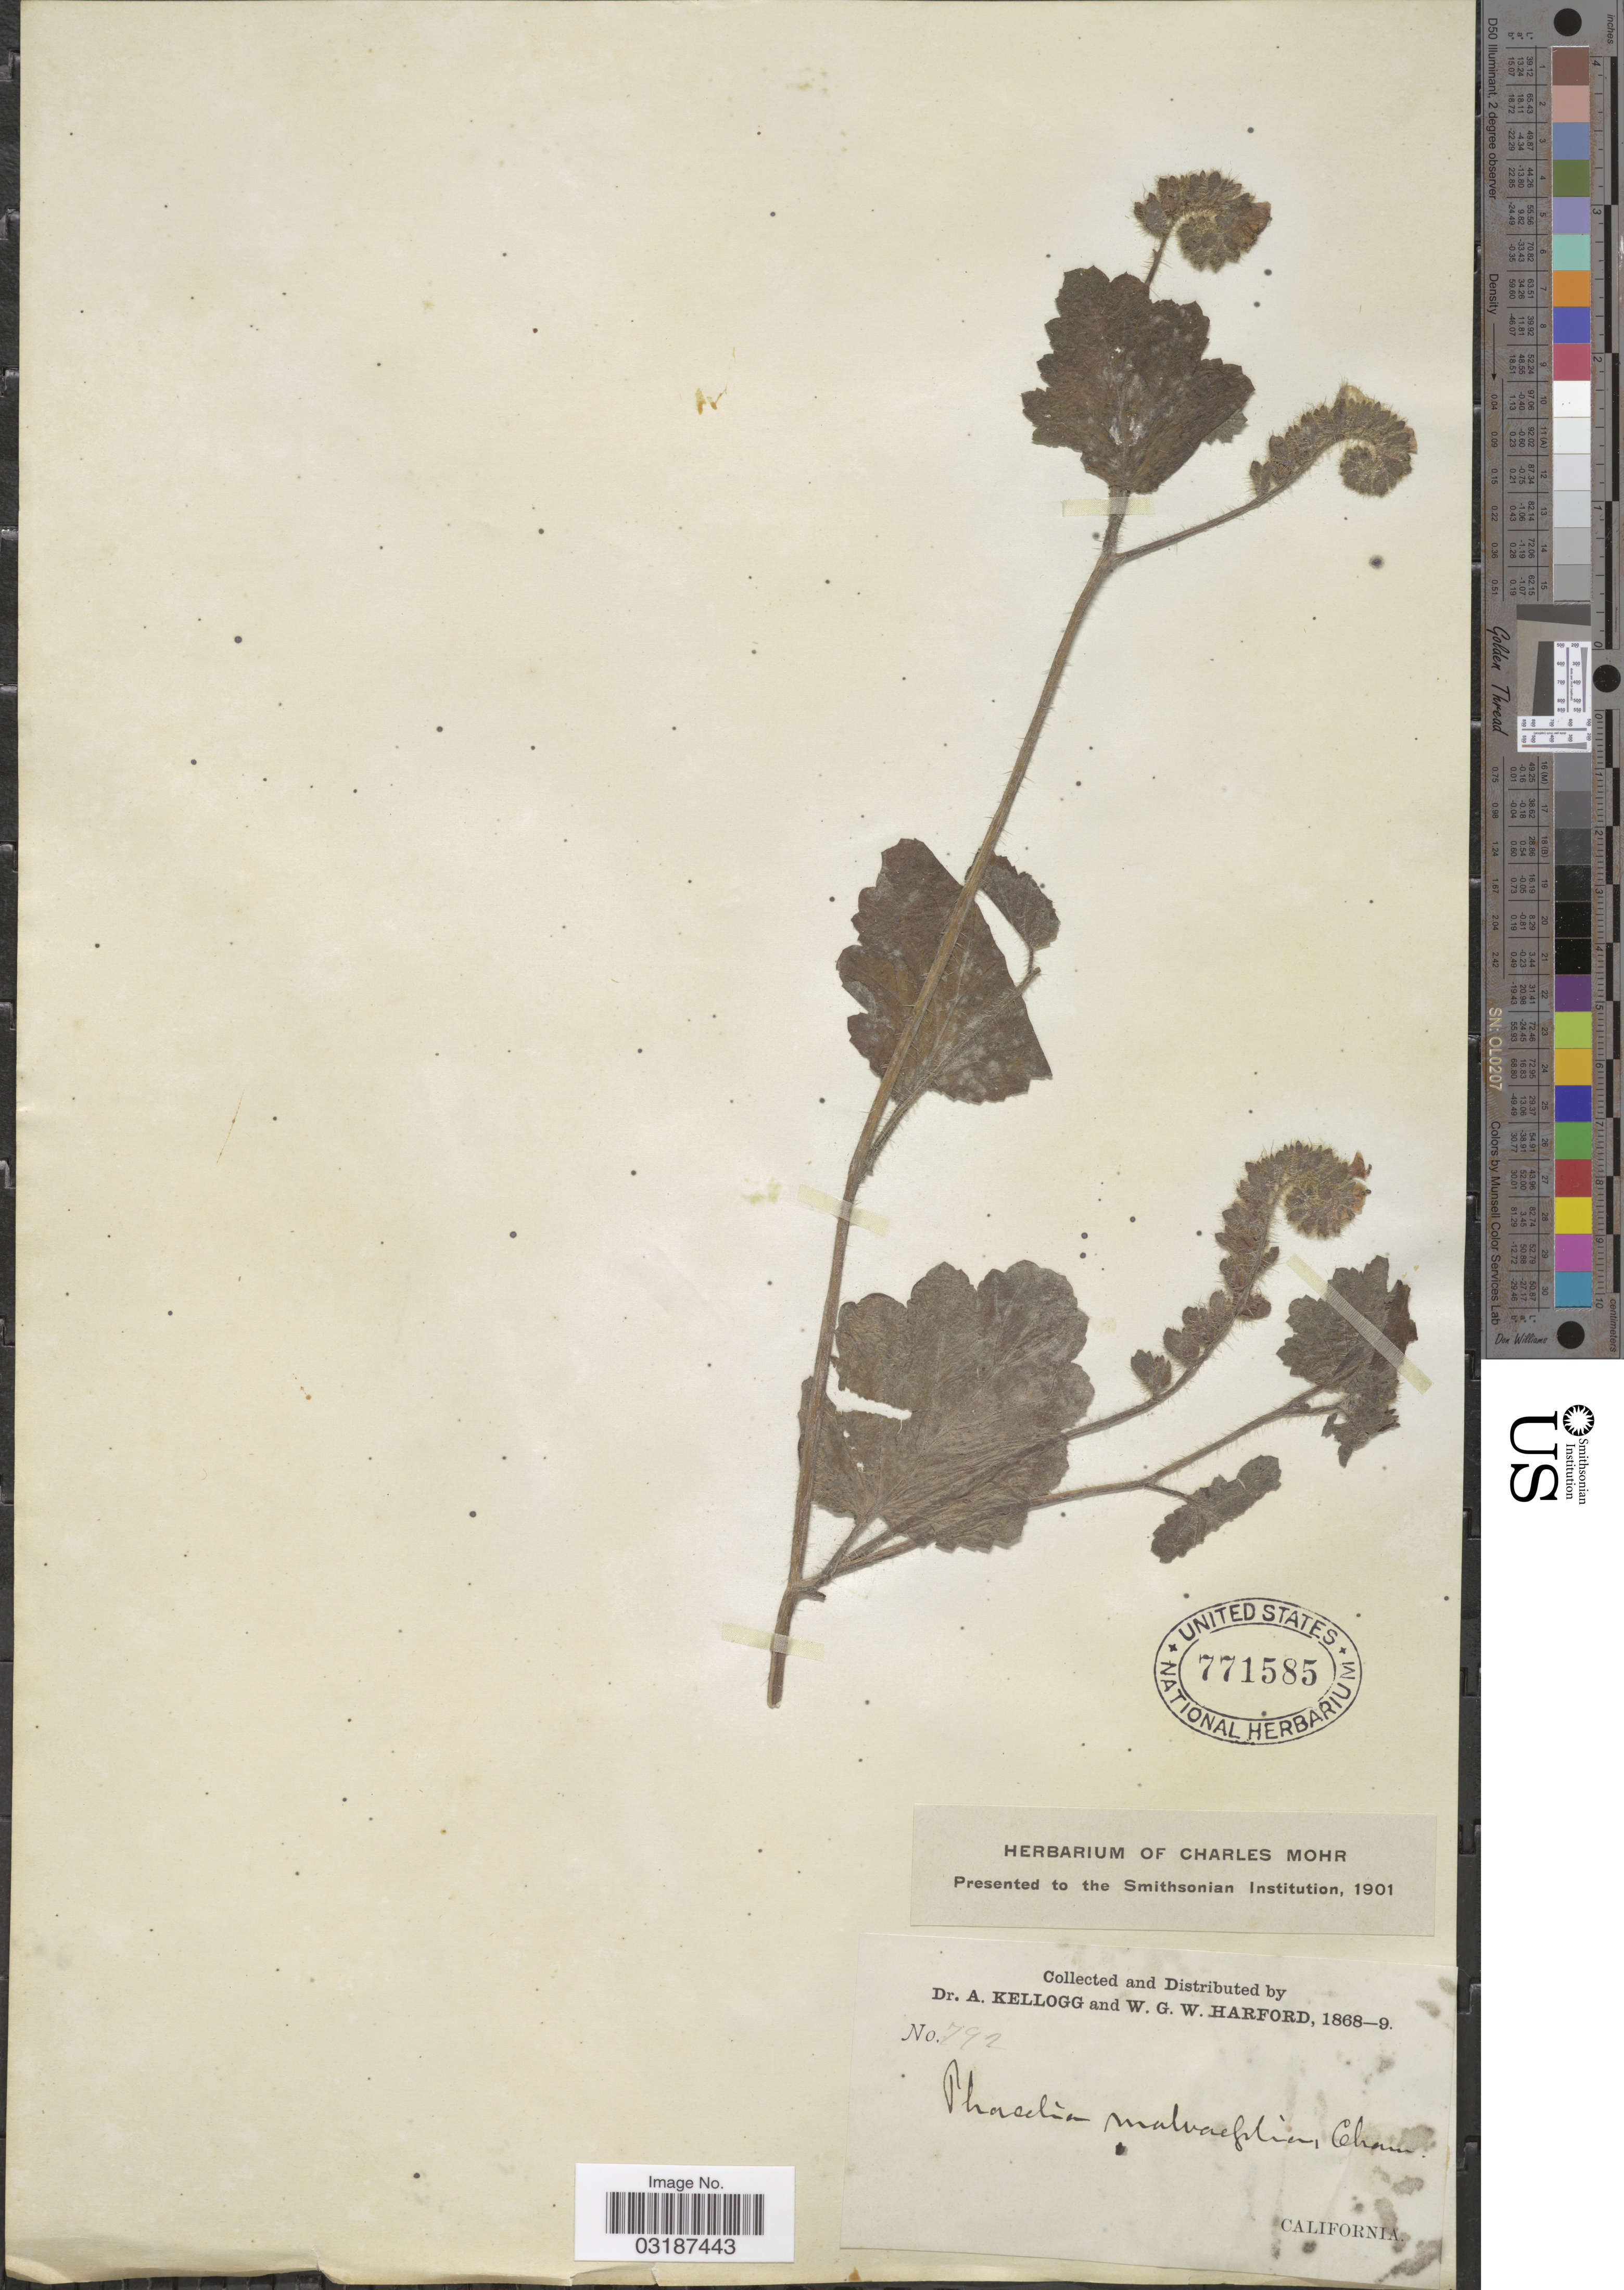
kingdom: Plantae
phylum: Tracheophyta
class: Magnoliopsida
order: Boraginales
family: Hydrophyllaceae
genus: Phacelia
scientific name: Phacelia malvifolia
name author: Cham.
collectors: A. Kellogg & W. G. W. Harford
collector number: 792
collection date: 1868/1869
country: United States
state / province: California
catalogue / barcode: US 771585